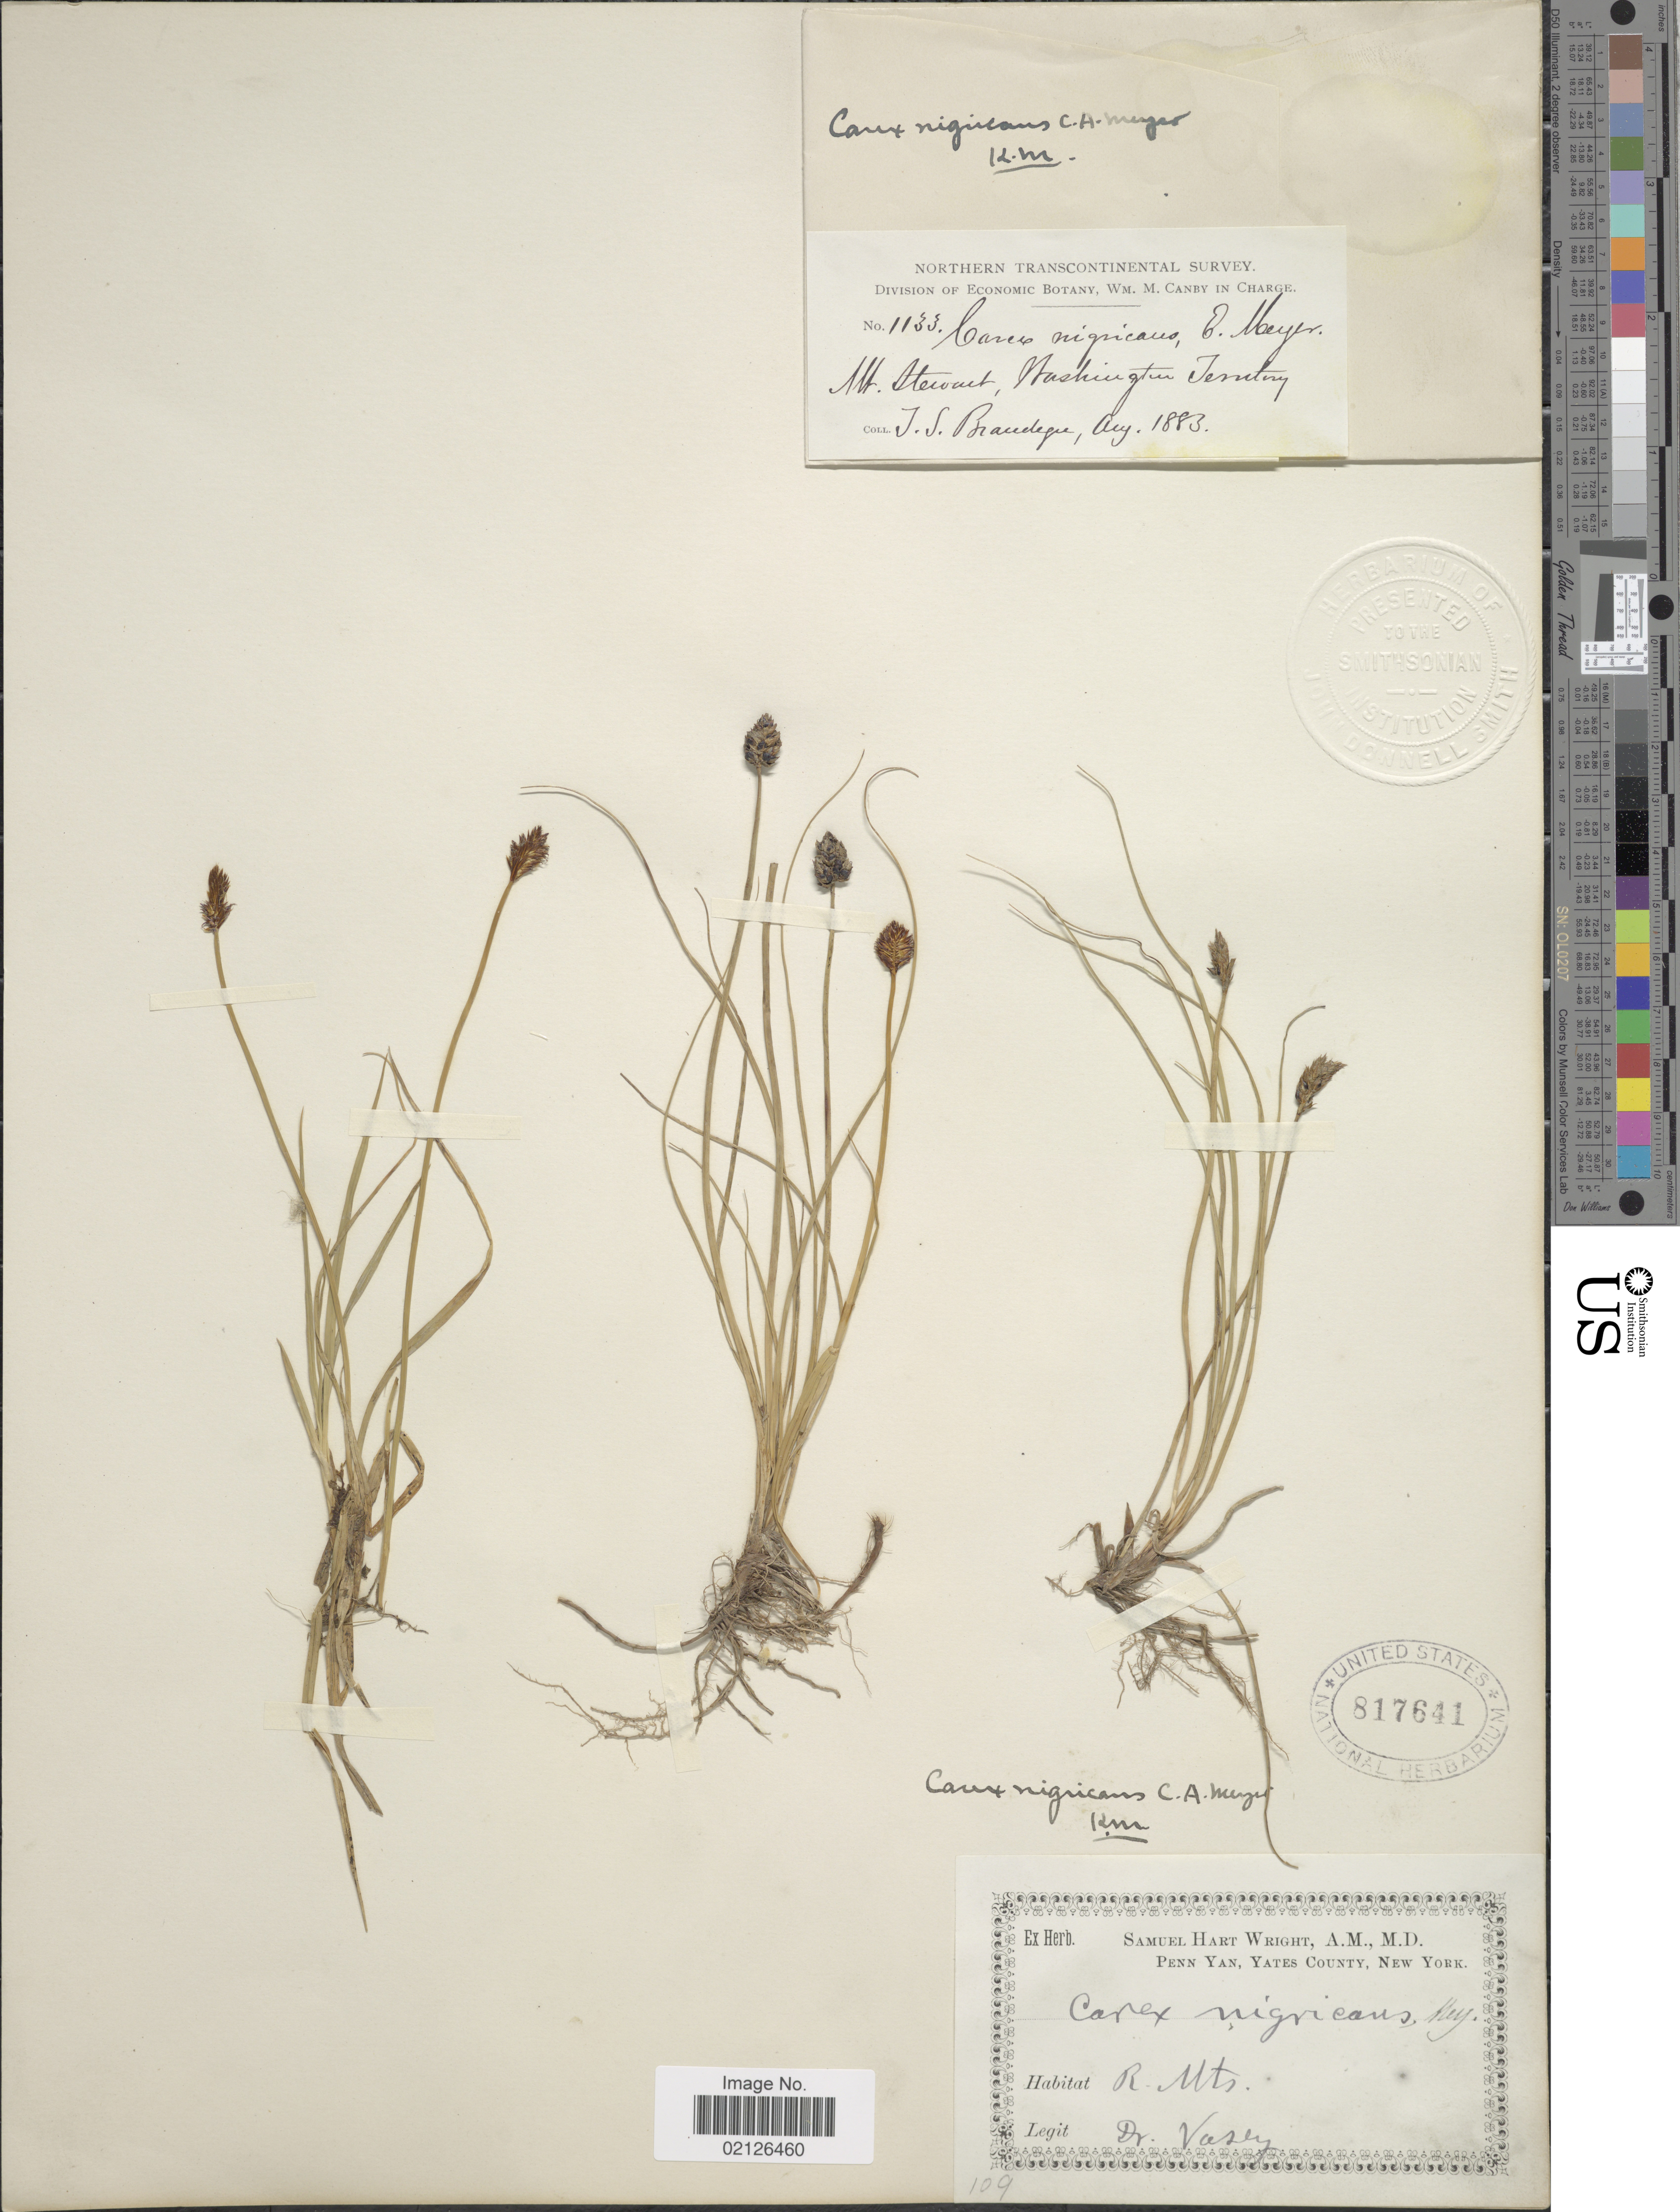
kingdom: Plantae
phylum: Tracheophyta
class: Liliopsida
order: Poales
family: Cyperaceae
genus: Carex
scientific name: Carex nigricans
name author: C.A. Mey.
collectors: T. S. Brandegee (herbarium)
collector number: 1133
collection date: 1883-08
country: United States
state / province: Washington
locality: Northern Transcontinental Survey, Mt Stewart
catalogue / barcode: US 817641-2